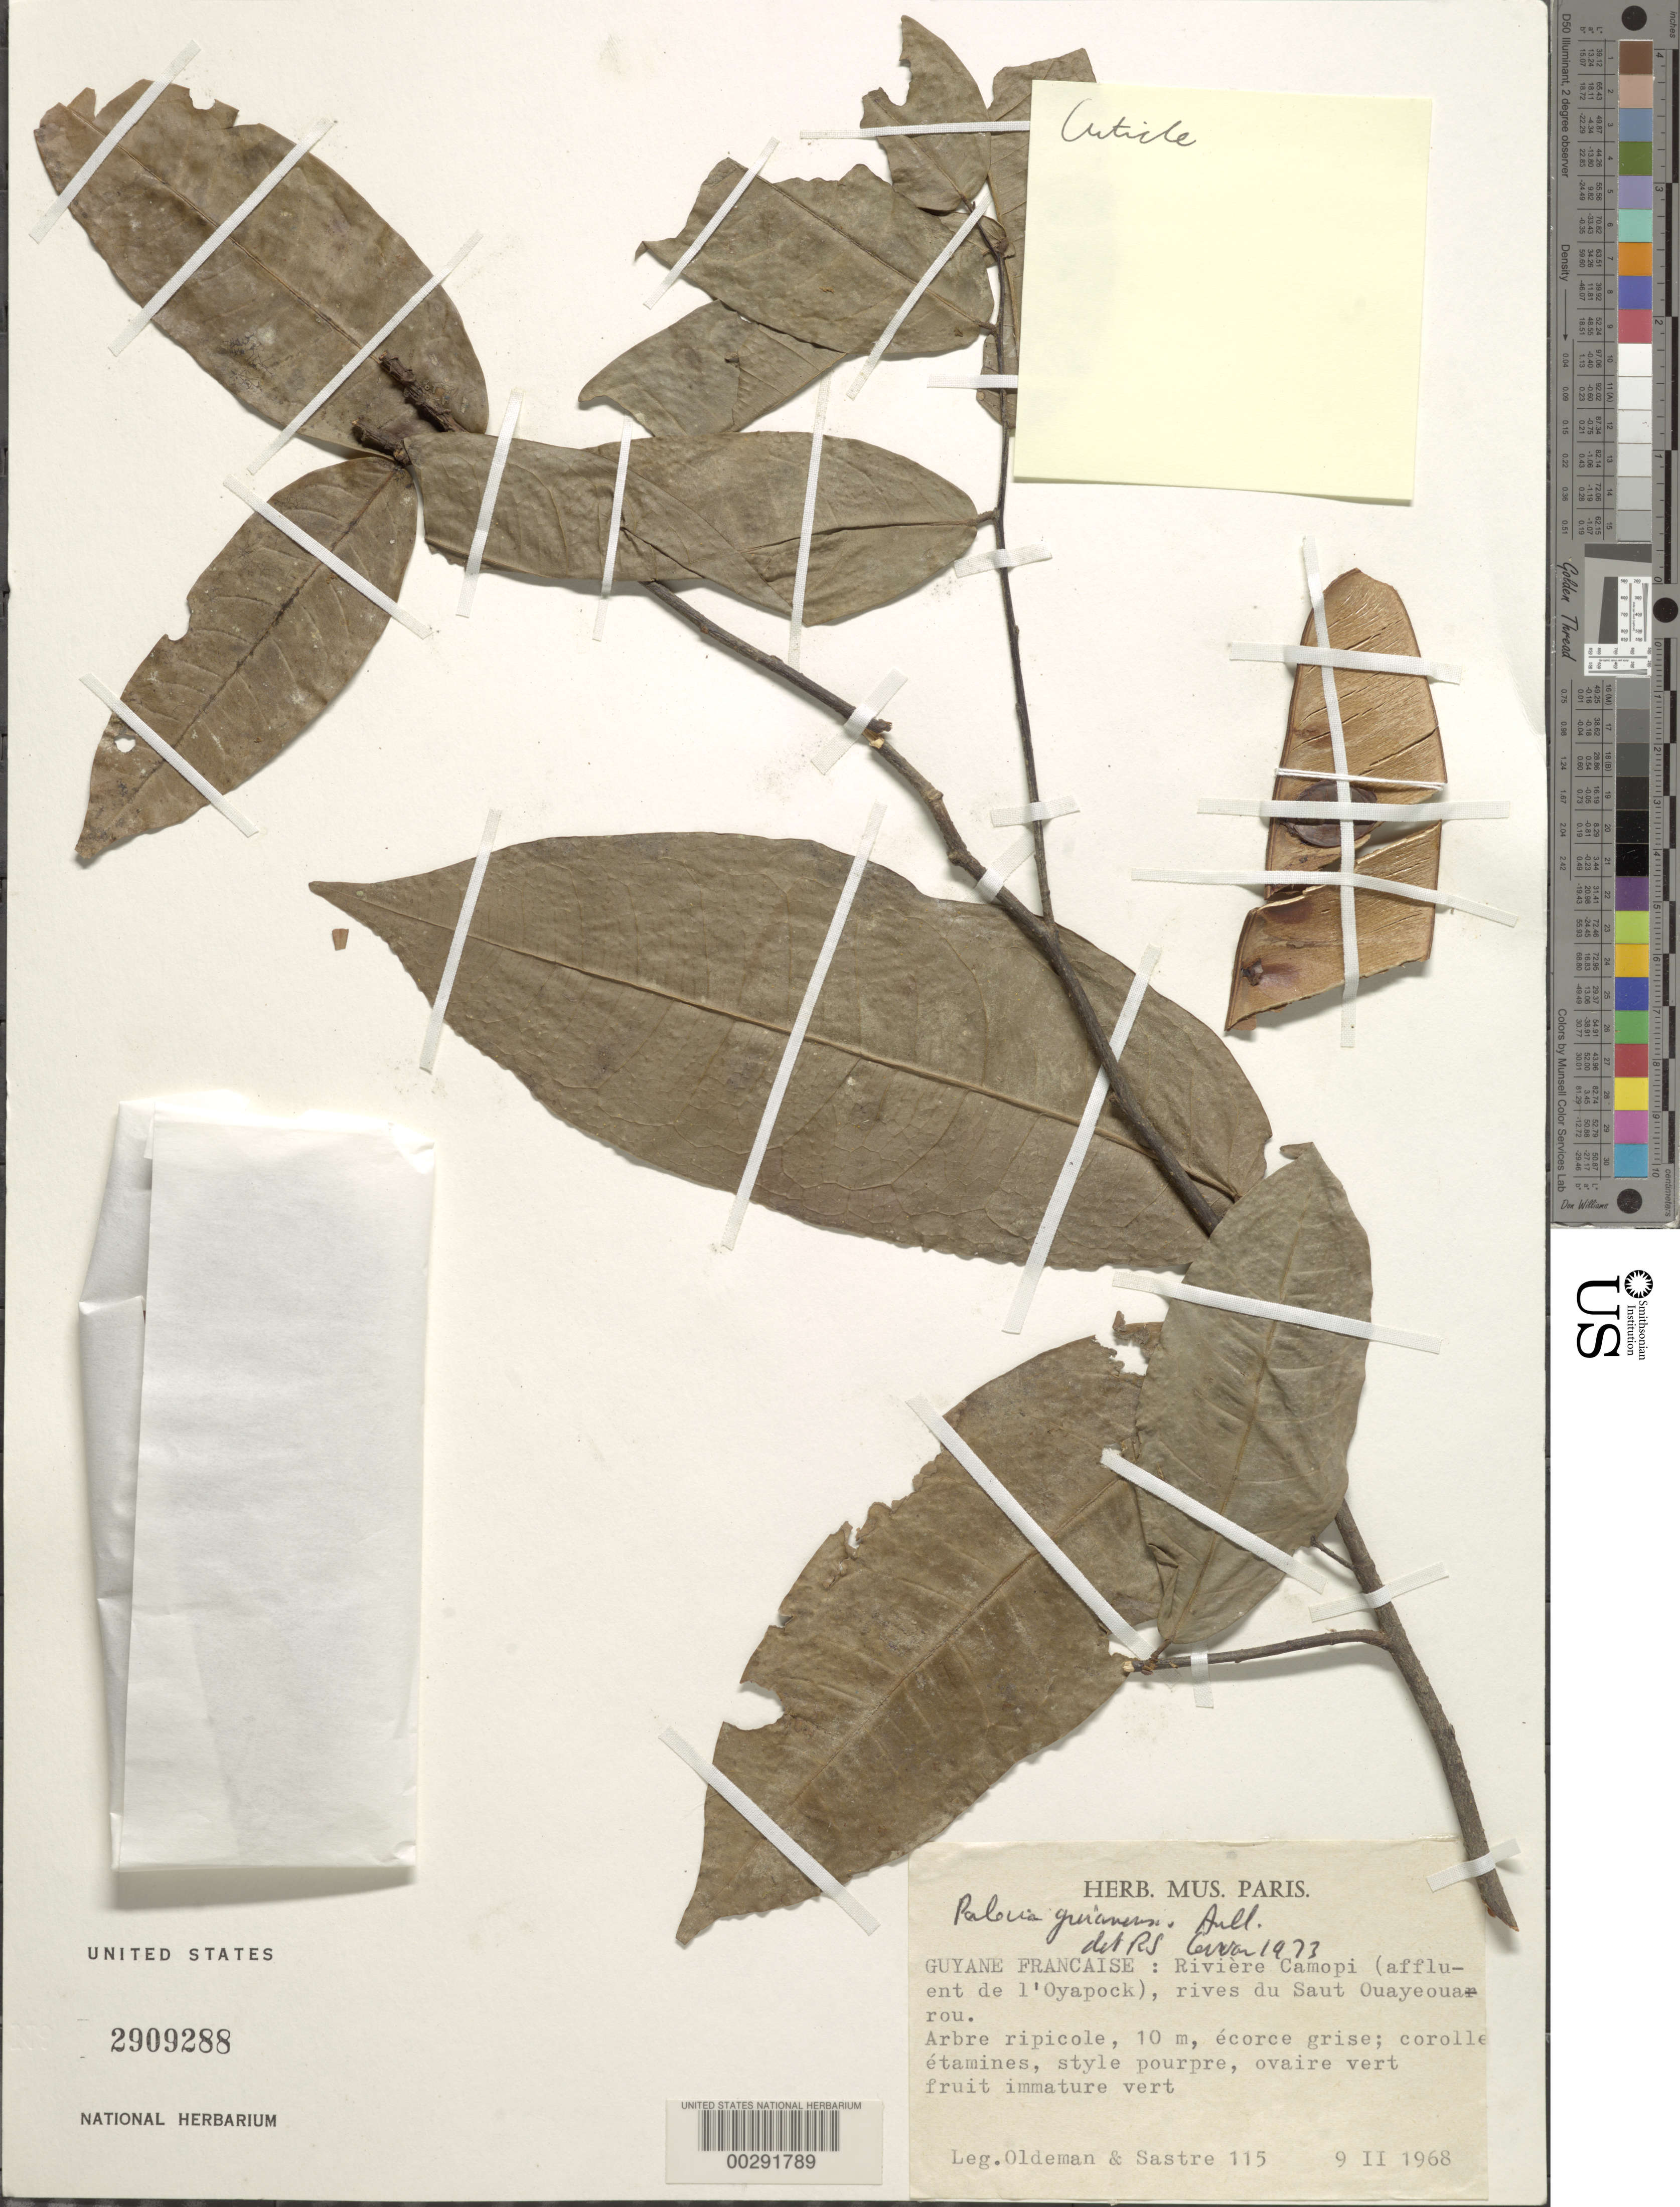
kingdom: Plantae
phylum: Tracheophyta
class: Magnoliopsida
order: Fabales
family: Fabaceae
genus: Paloue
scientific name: Paloue guianensis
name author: Aubl.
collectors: R. Oldeman & C. H. L. Sastre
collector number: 115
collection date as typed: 09 Feb 1968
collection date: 1968-02-09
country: French Guiana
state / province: Cayenne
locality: River camopi (affluent of the oyapock), banks of saut ouayeouarou. [former arrondissement of inini.]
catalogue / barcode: US 2909288